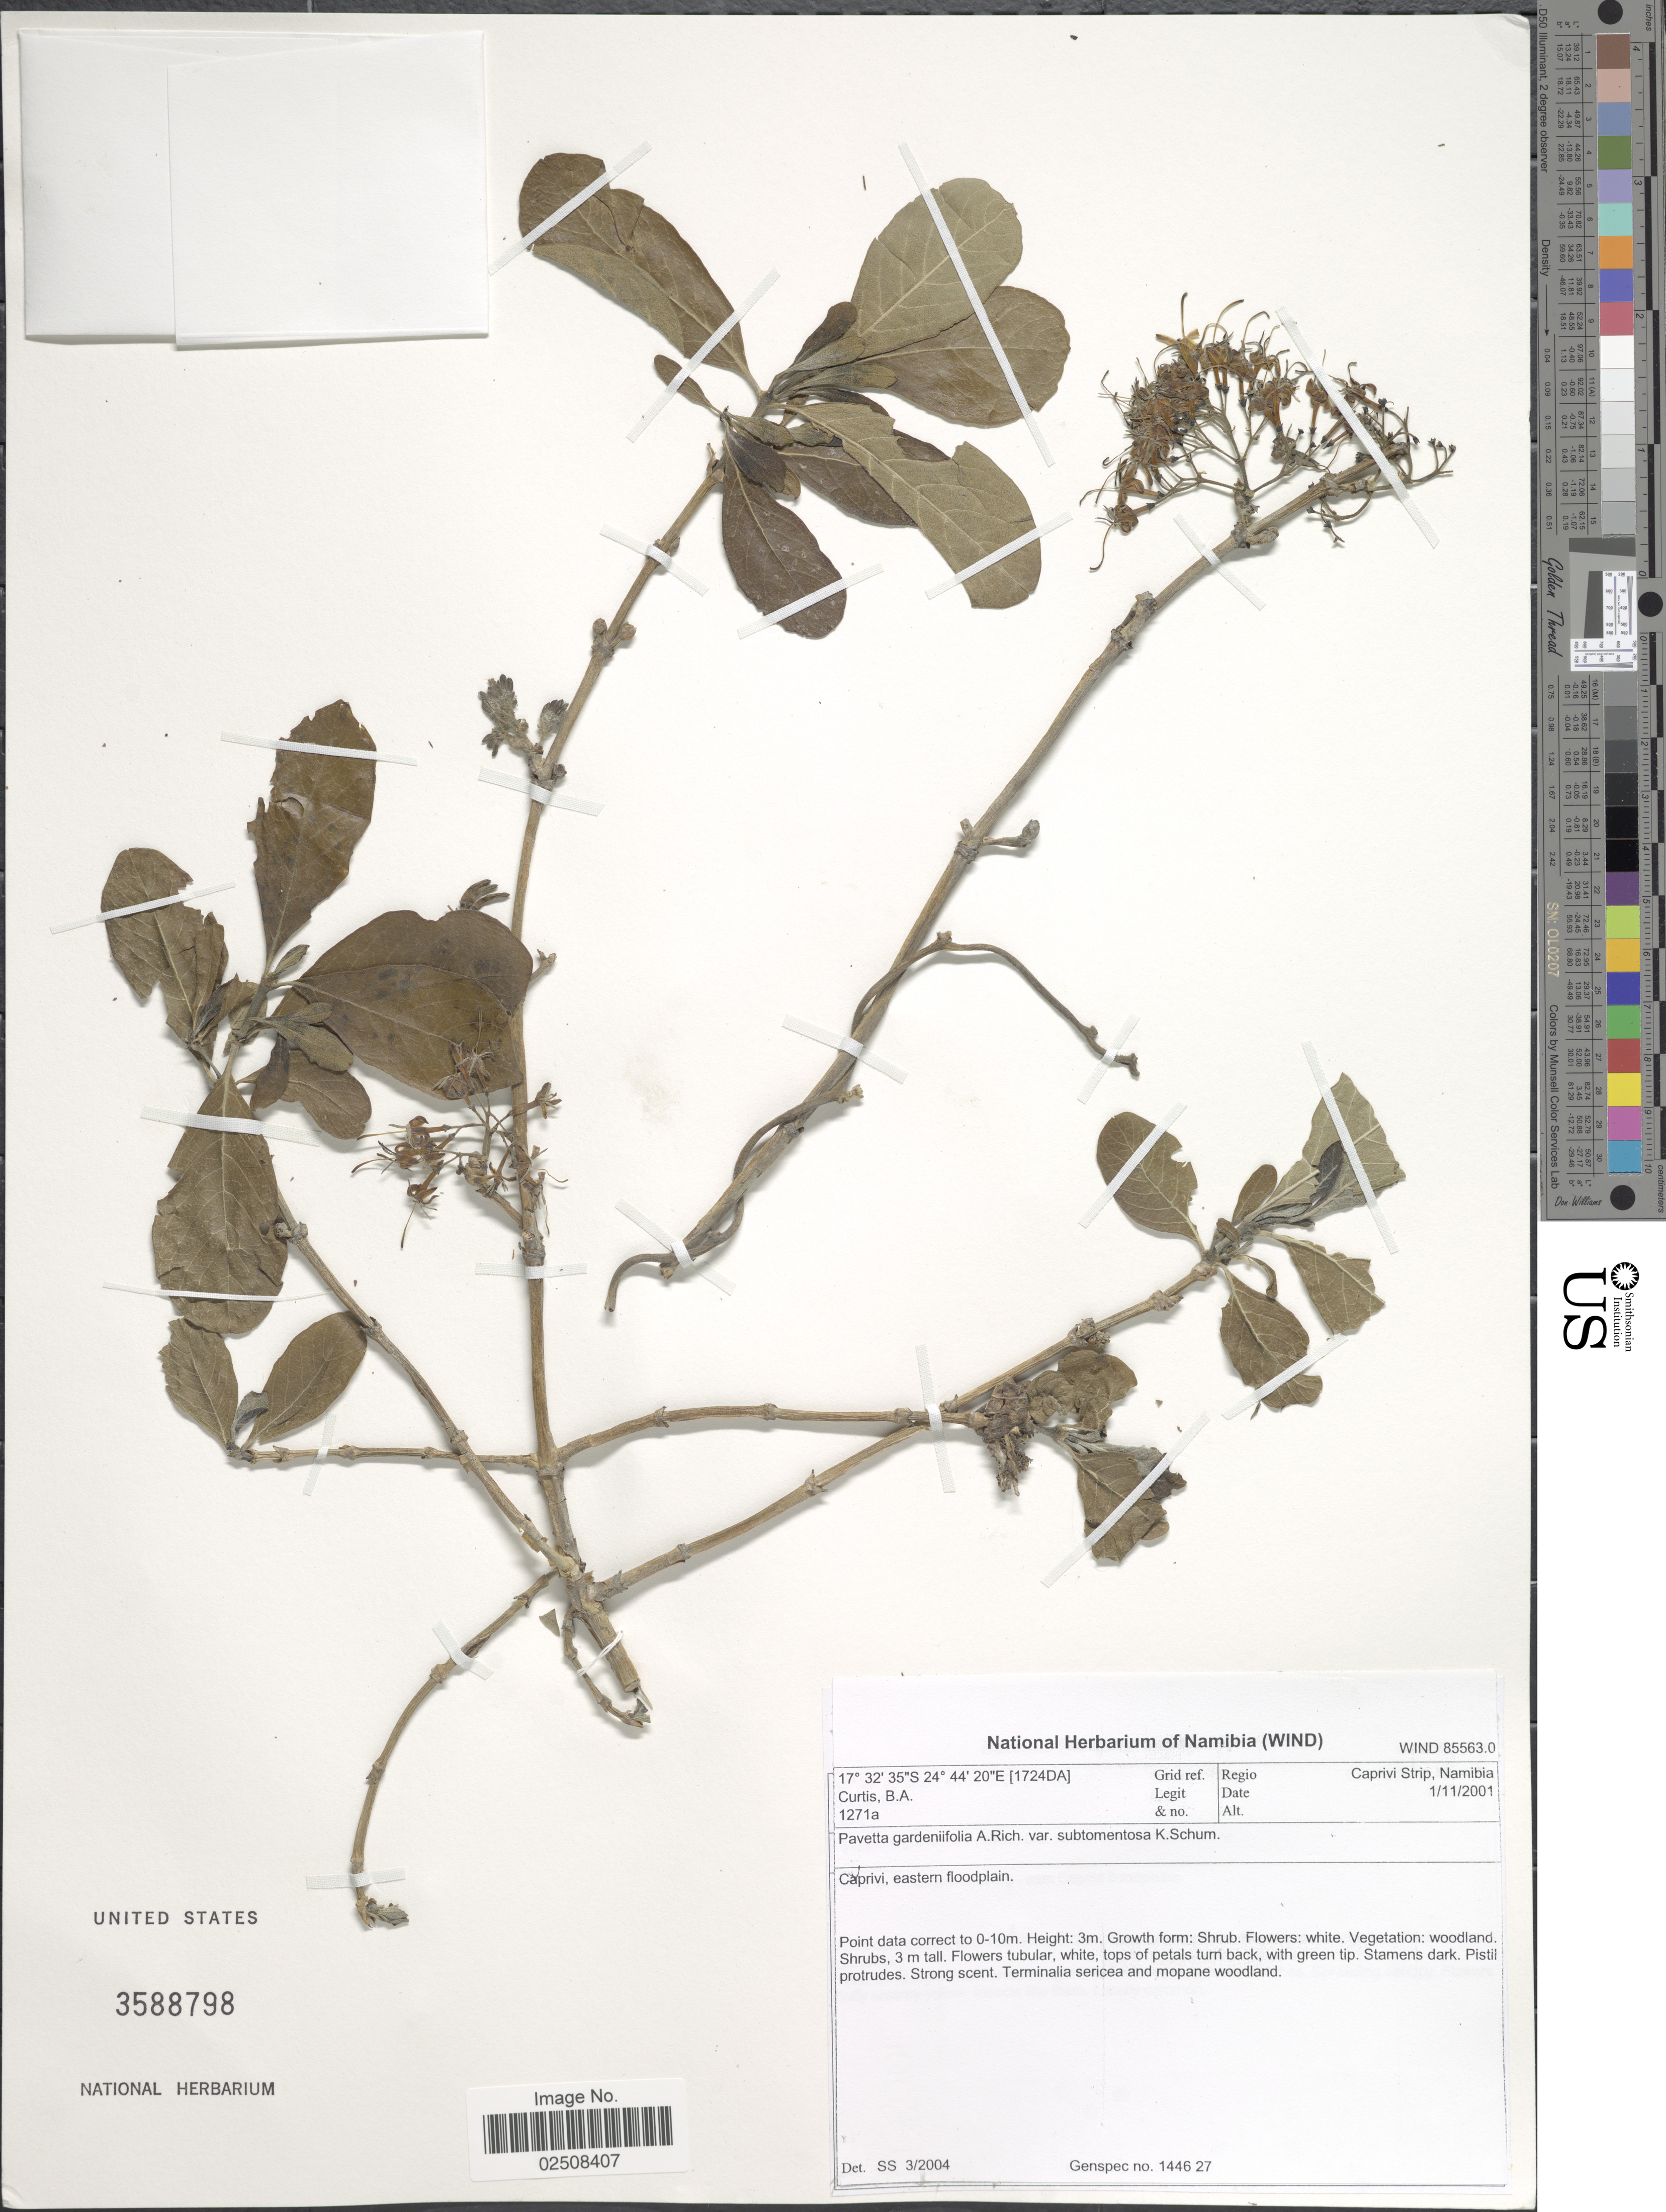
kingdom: Plantae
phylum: Tracheophyta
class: Magnoliopsida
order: Gentianales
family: Rubiaceae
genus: Pavetta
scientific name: Pavetta gardeniifolia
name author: Hochst. ex A. Rich.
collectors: B. A. Curtis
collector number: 1271a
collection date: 2001-11-01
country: Namibia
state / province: Caprivi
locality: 1724DA. Caprivi Strip. Caprivi, eastern floodplain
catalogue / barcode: US 3588798